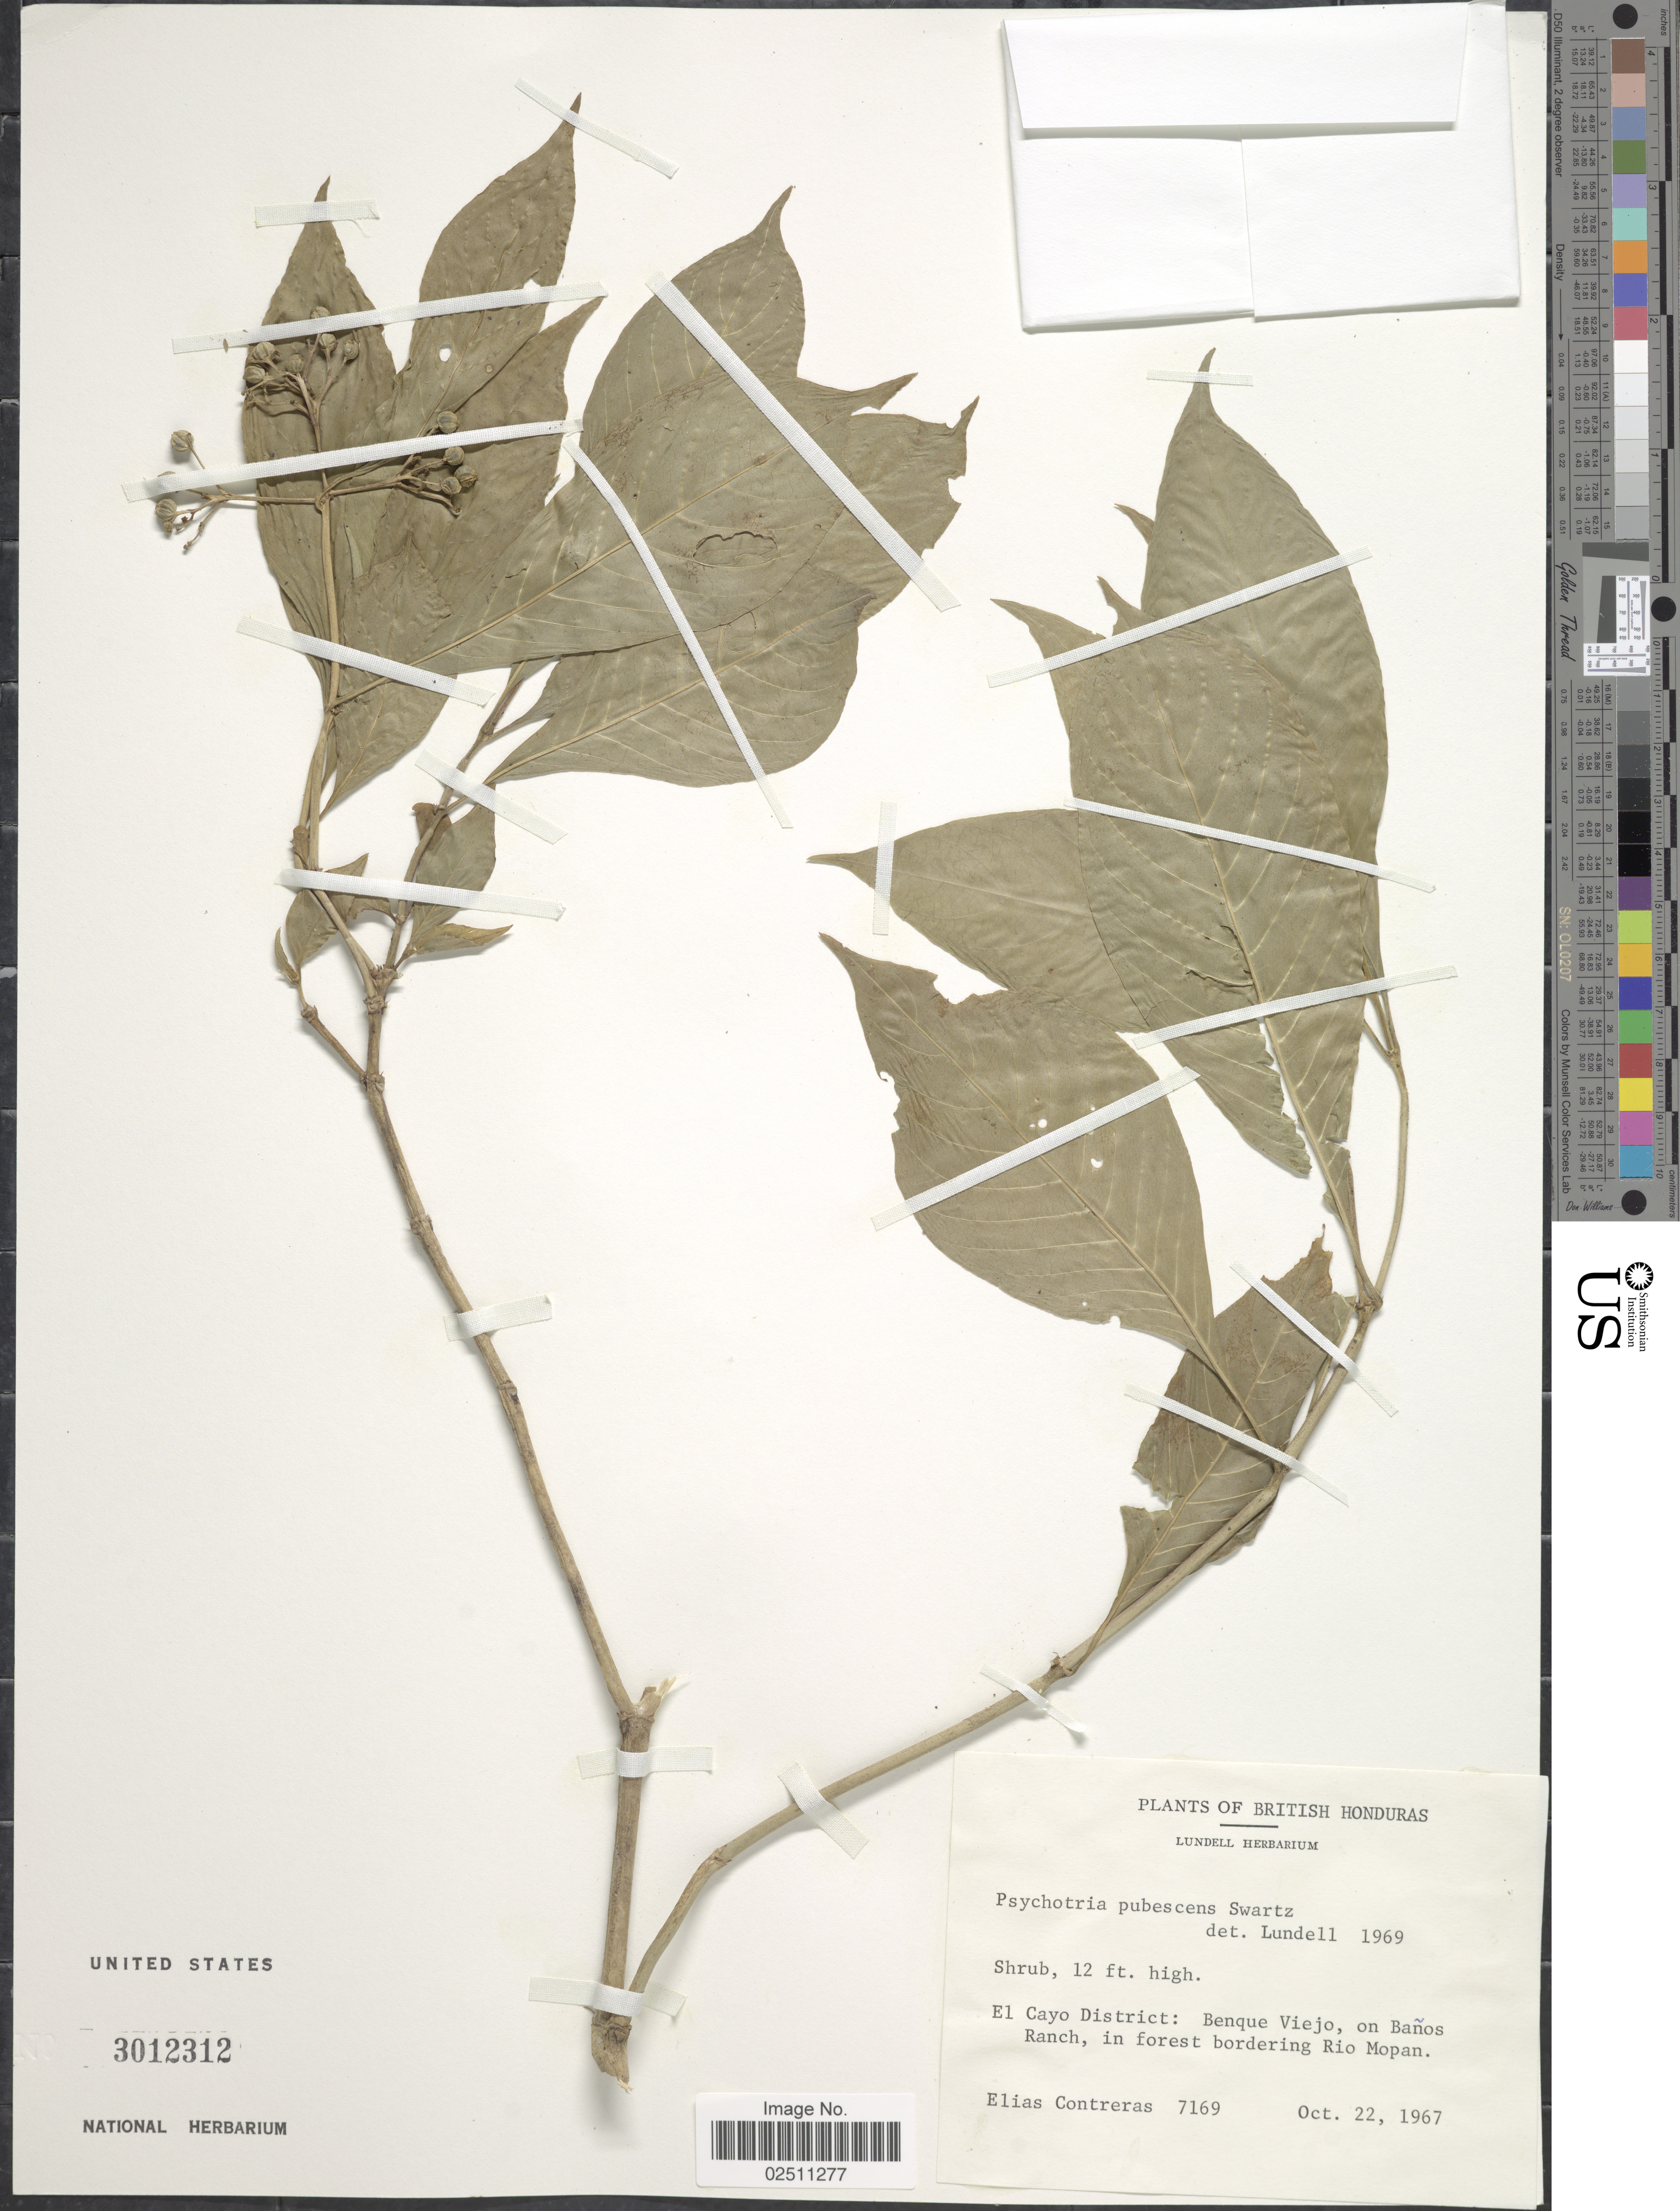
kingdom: Plantae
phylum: Tracheophyta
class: Magnoliopsida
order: Gentianales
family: Rubiaceae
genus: Psychotria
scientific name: Psychotria pubescens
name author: Sw.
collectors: E. Contreras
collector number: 7169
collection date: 1967-10-22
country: Belize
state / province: Cayo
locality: El Cayo District: Benque Viejo, on Banos Ranch, in forest bordering Rio Mopan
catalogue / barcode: US 3012312